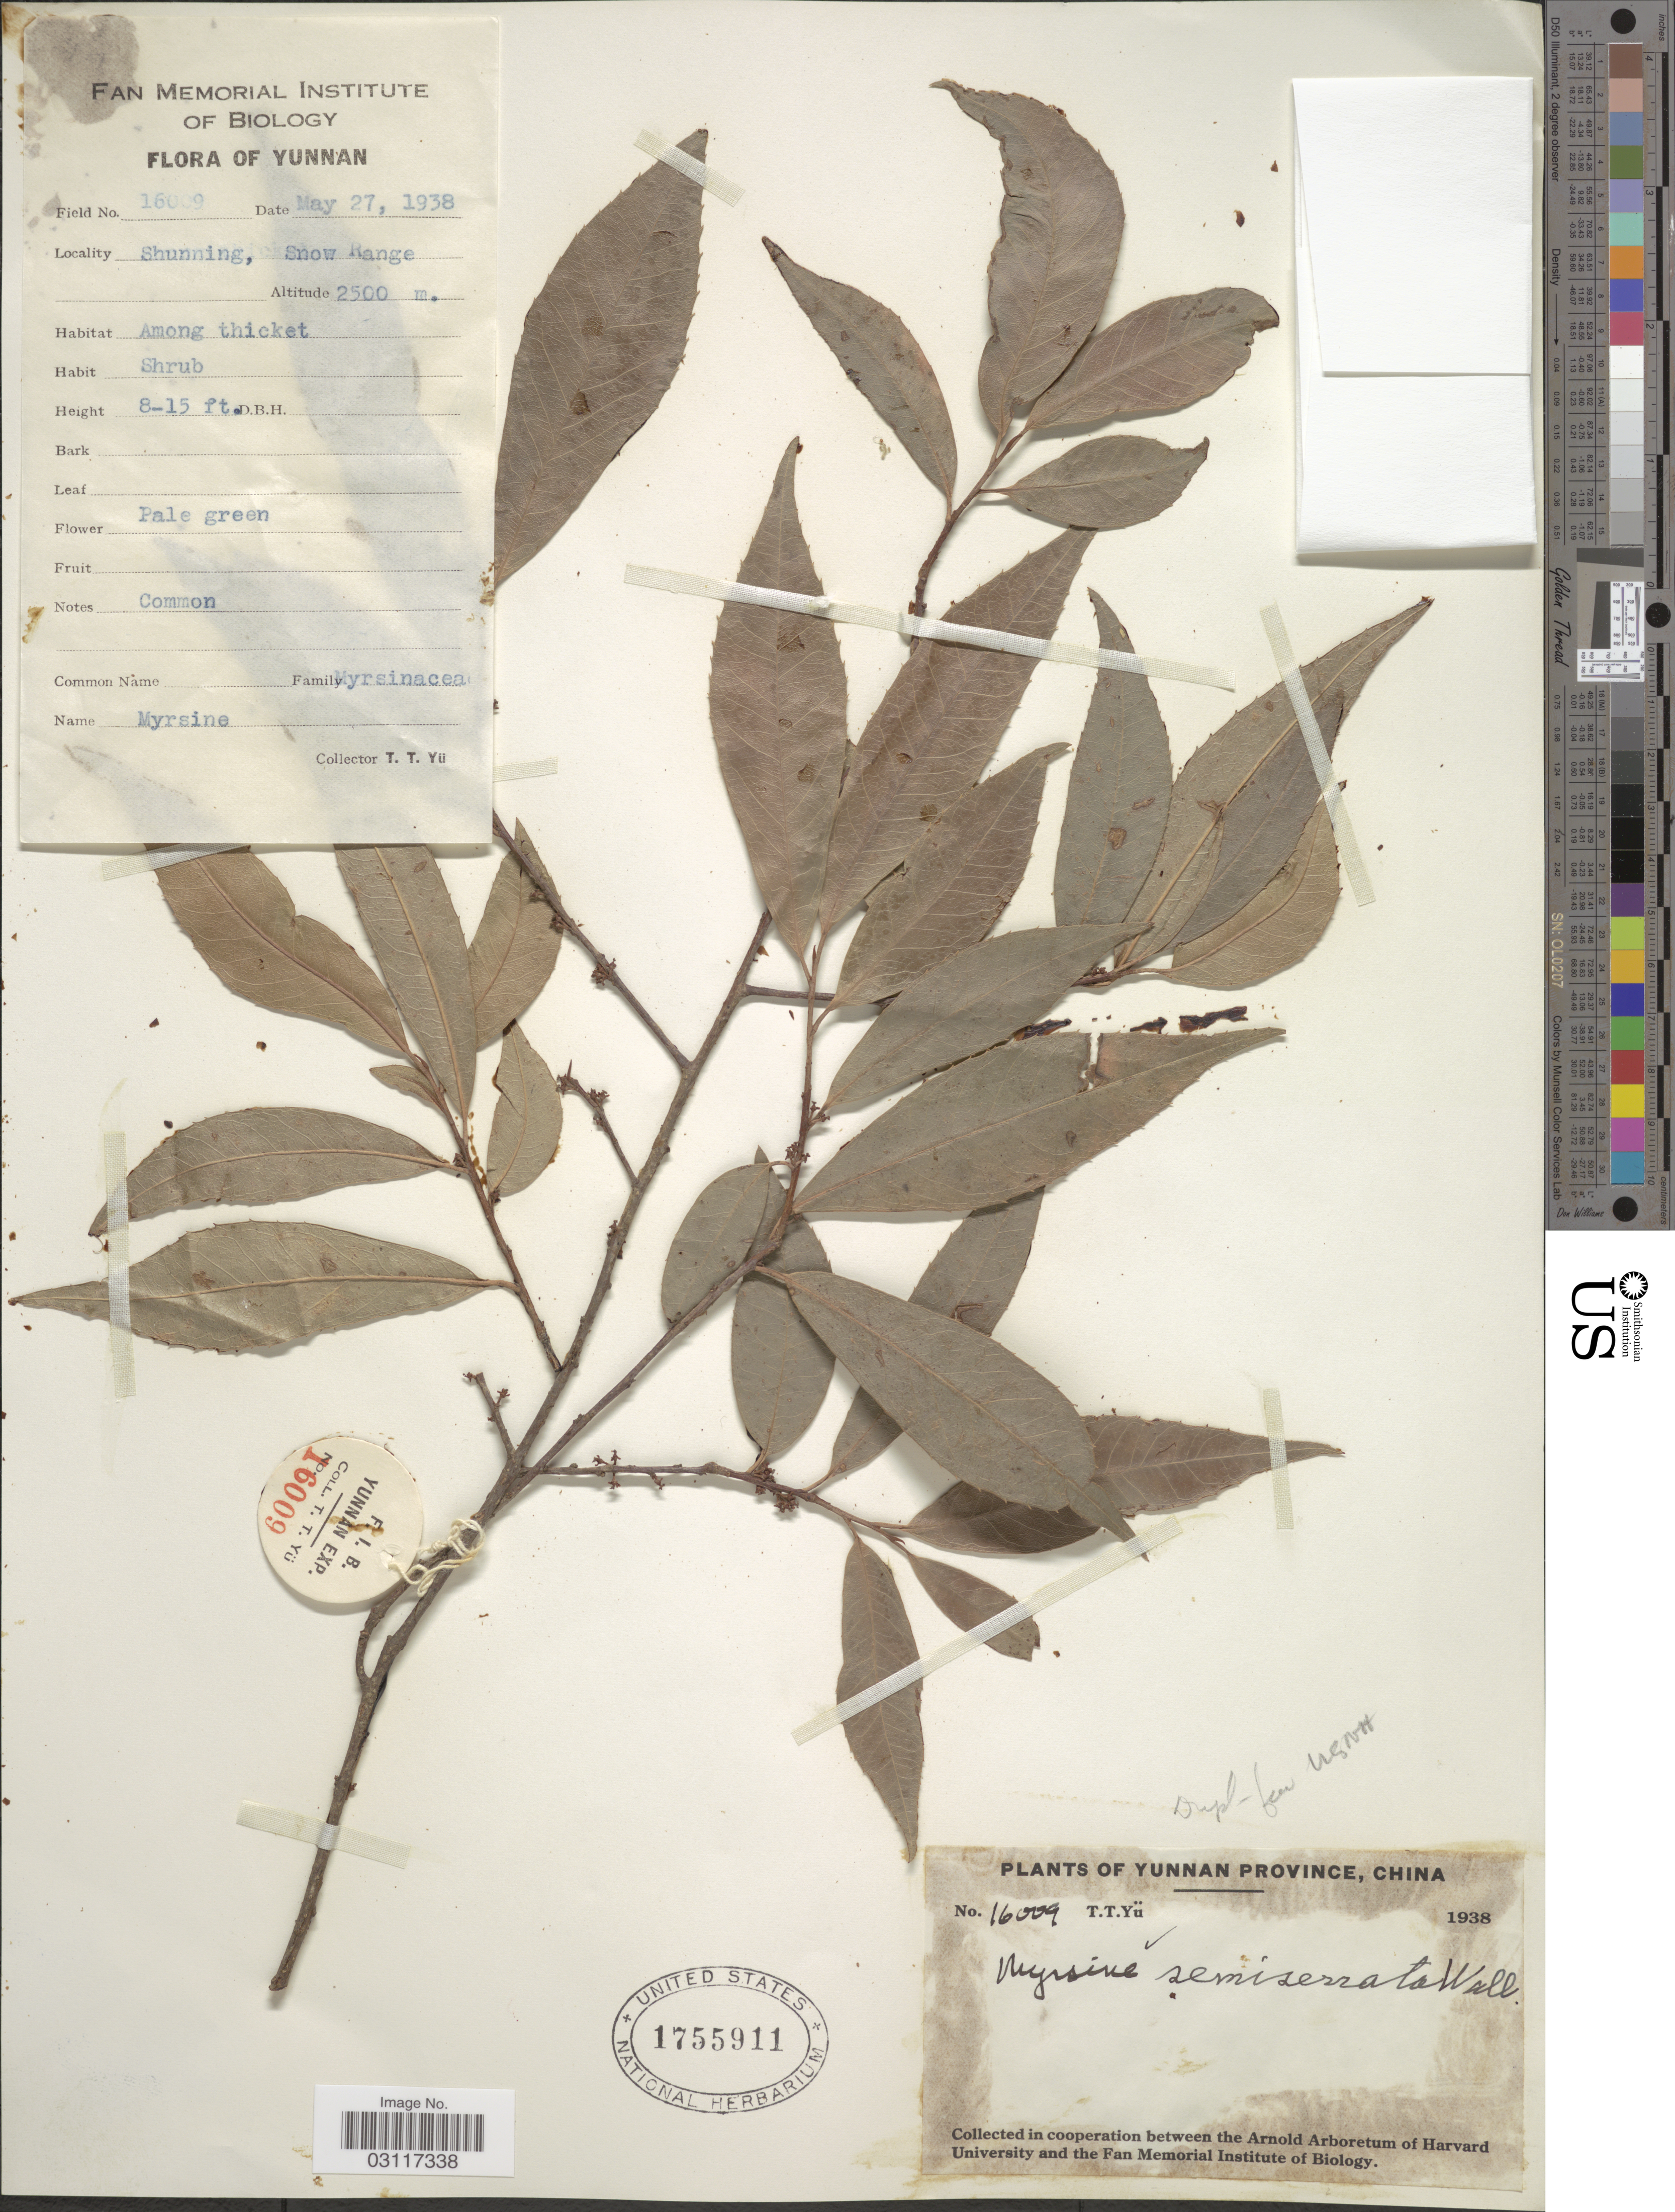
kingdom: Plantae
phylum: Tracheophyta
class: Magnoliopsida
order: Ericales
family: Primulaceae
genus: Myrsine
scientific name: Myrsine semiserrata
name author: Wall.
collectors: T. T.T. Yu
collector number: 16009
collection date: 1938-05-27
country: China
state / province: Yunnan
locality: Shunning, Snow Range.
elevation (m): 2500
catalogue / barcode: US 1755911